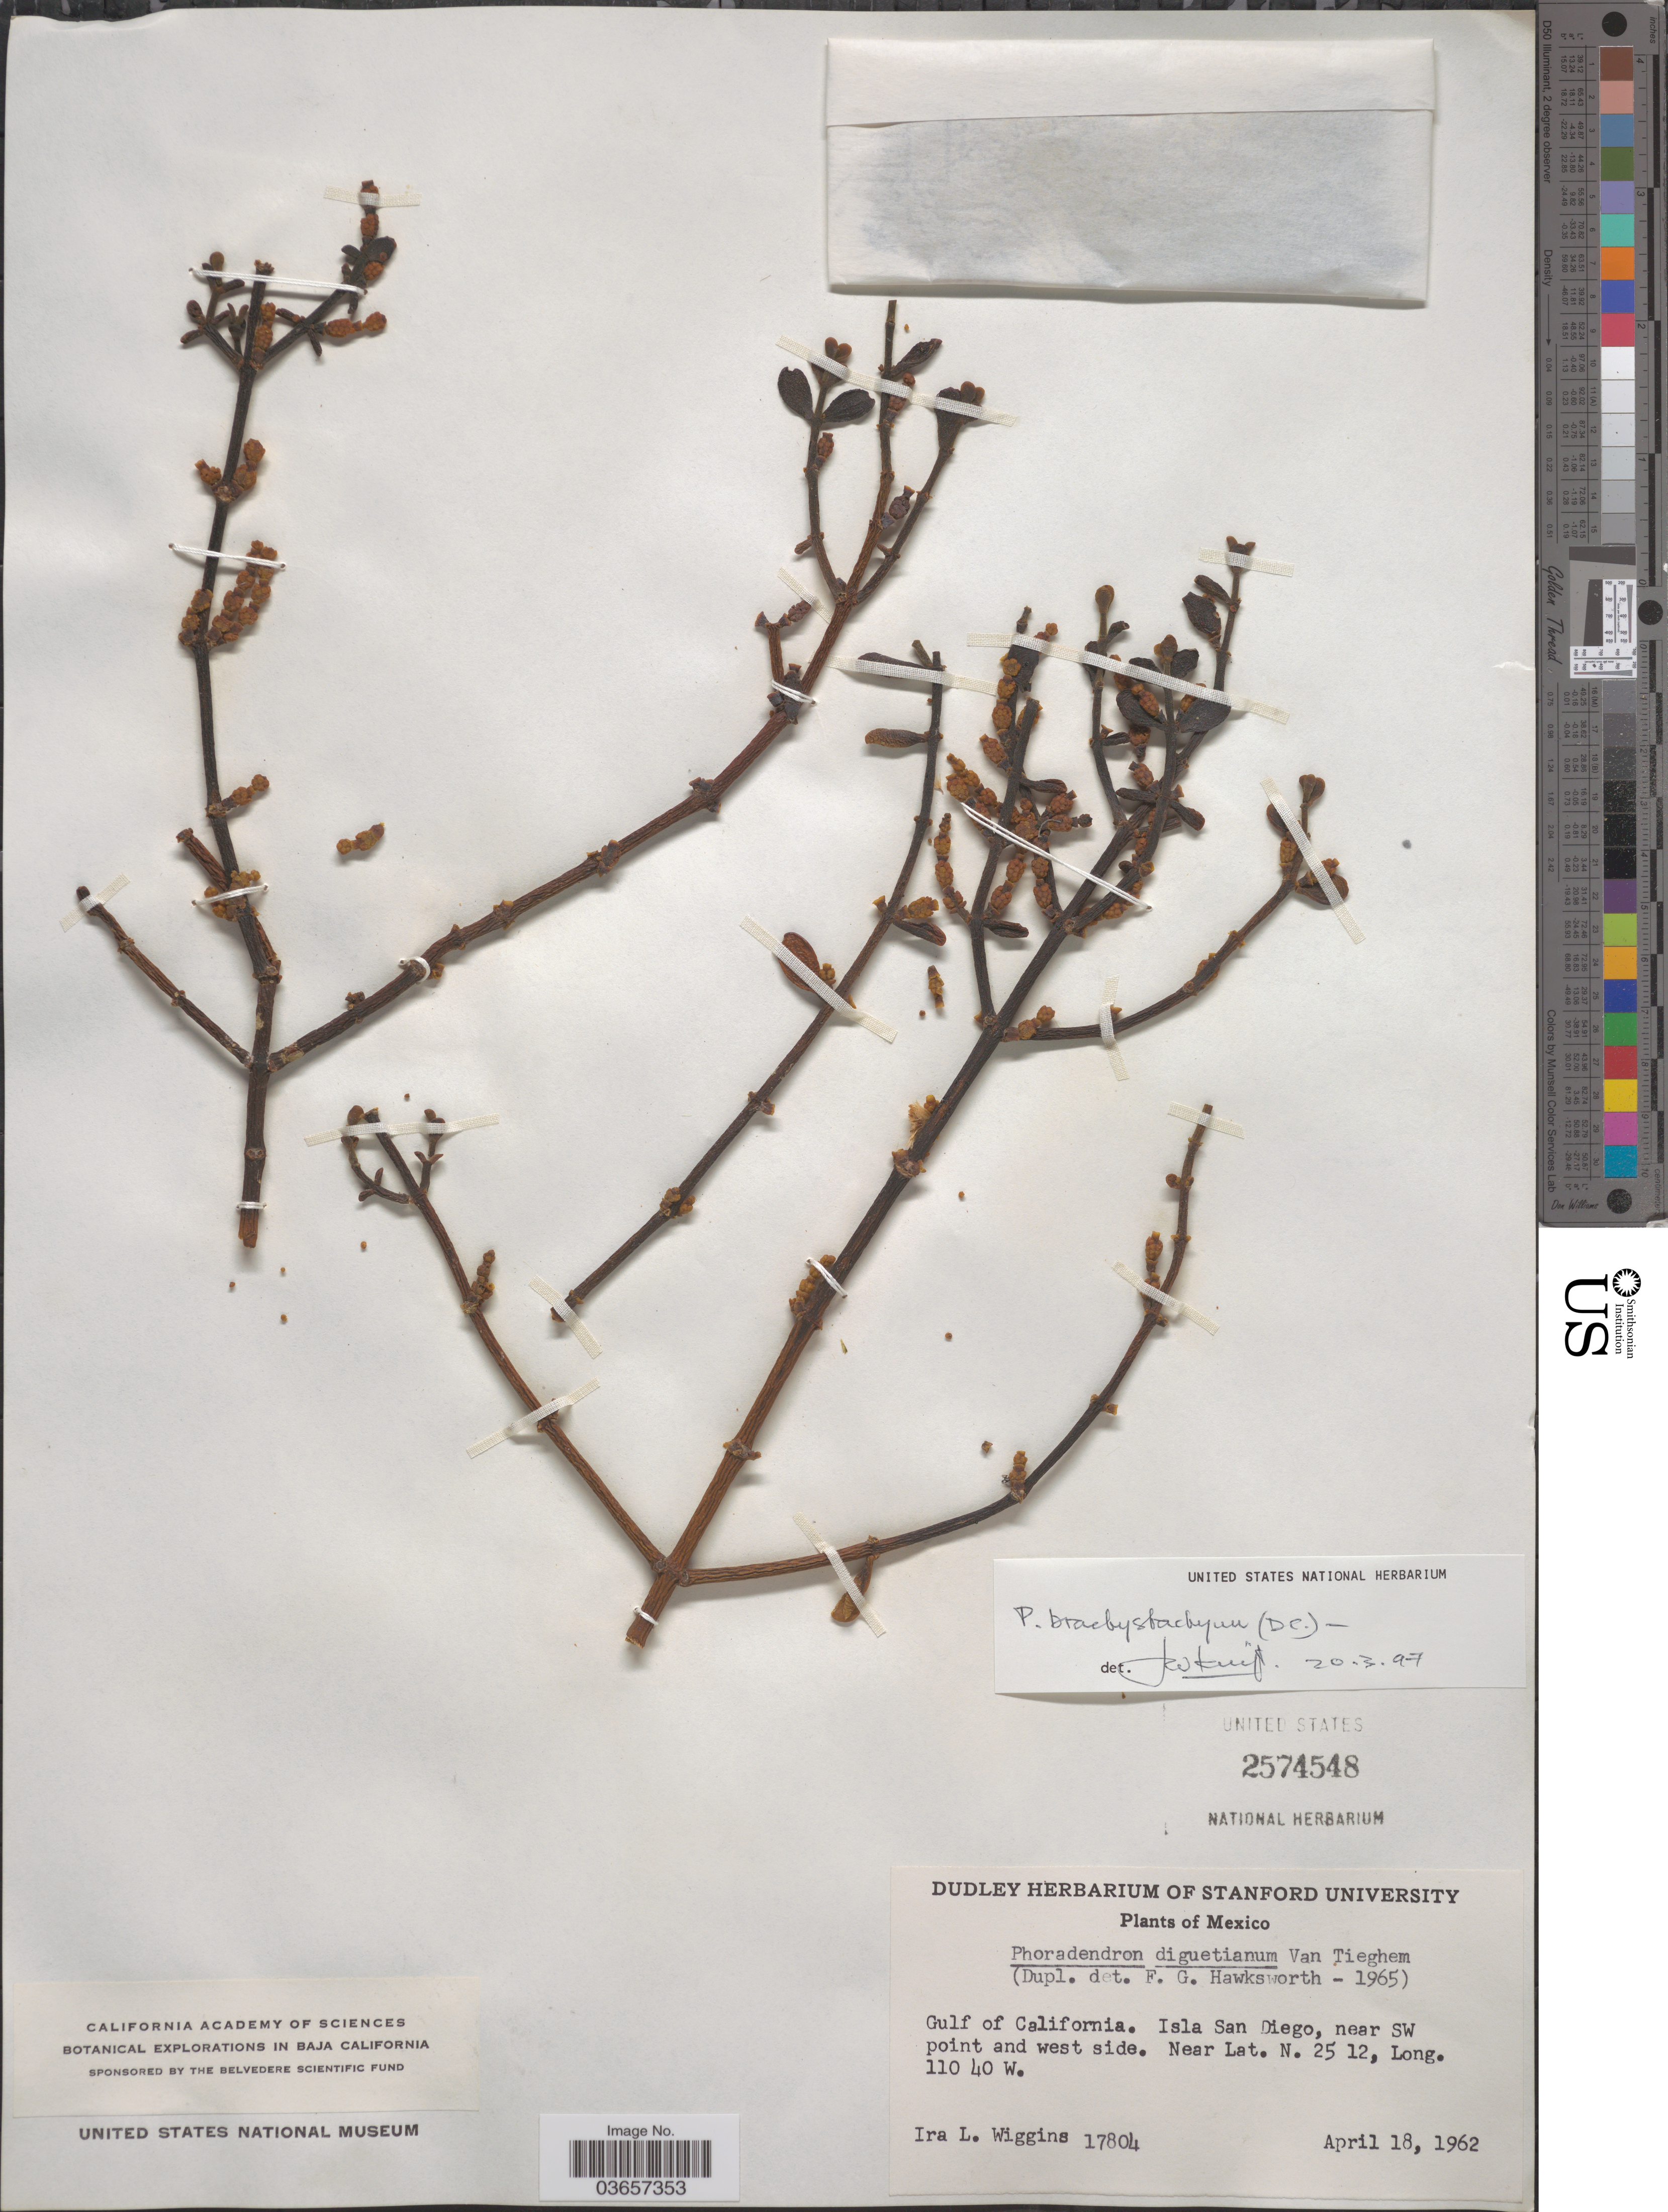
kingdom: Plantae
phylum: Tracheophyta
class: Magnoliopsida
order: Santalales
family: Viscaceae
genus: Phoradendron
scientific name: Phoradendron brachystachyum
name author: (DC.) Oliv.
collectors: I. L. Wiggins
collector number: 17804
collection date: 1962-04-18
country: Mexico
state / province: Baja California Sur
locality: Gulf of California. Isla San Diego, near SW point and west side.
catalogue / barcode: US 2574548